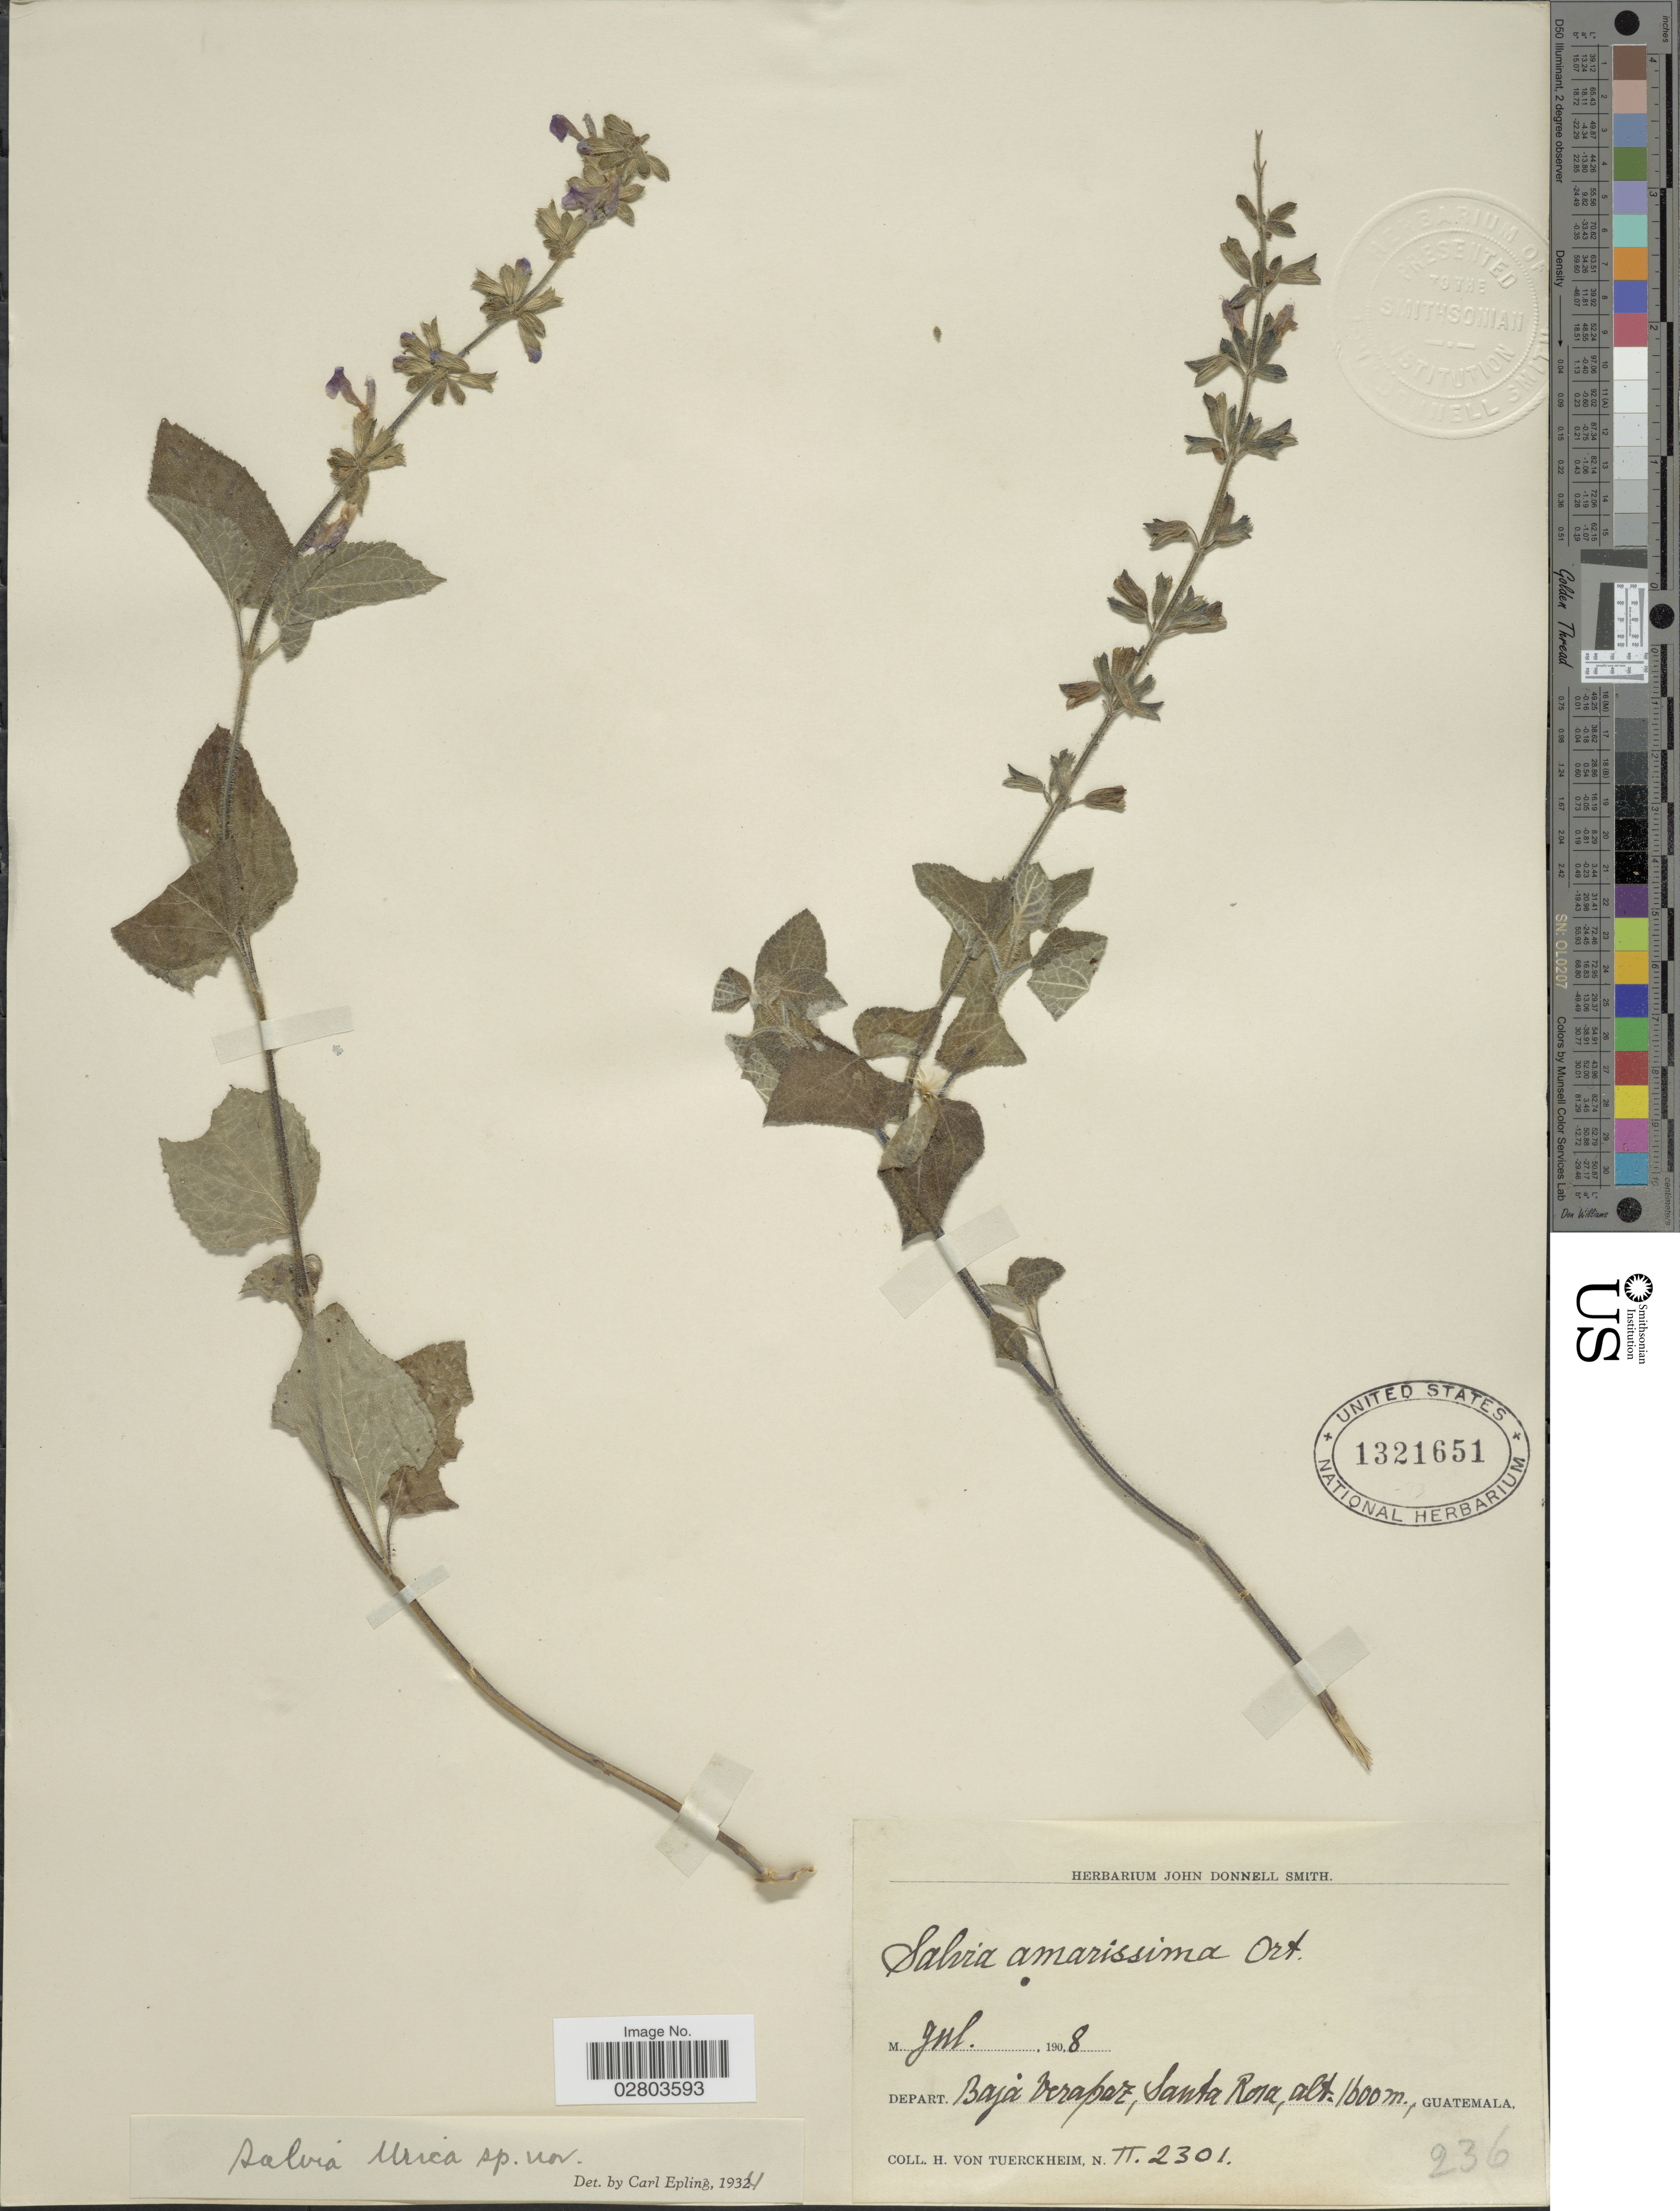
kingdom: Plantae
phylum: Tracheophyta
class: Magnoliopsida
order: Lamiales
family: Lamiaceae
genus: Salvia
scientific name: Salvia urica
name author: Epling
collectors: H. von Türckheim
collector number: II2301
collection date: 1908-07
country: Guatemala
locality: Depart. Baja Verapaz, Santa Rosa.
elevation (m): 1600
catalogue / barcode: US 1321651